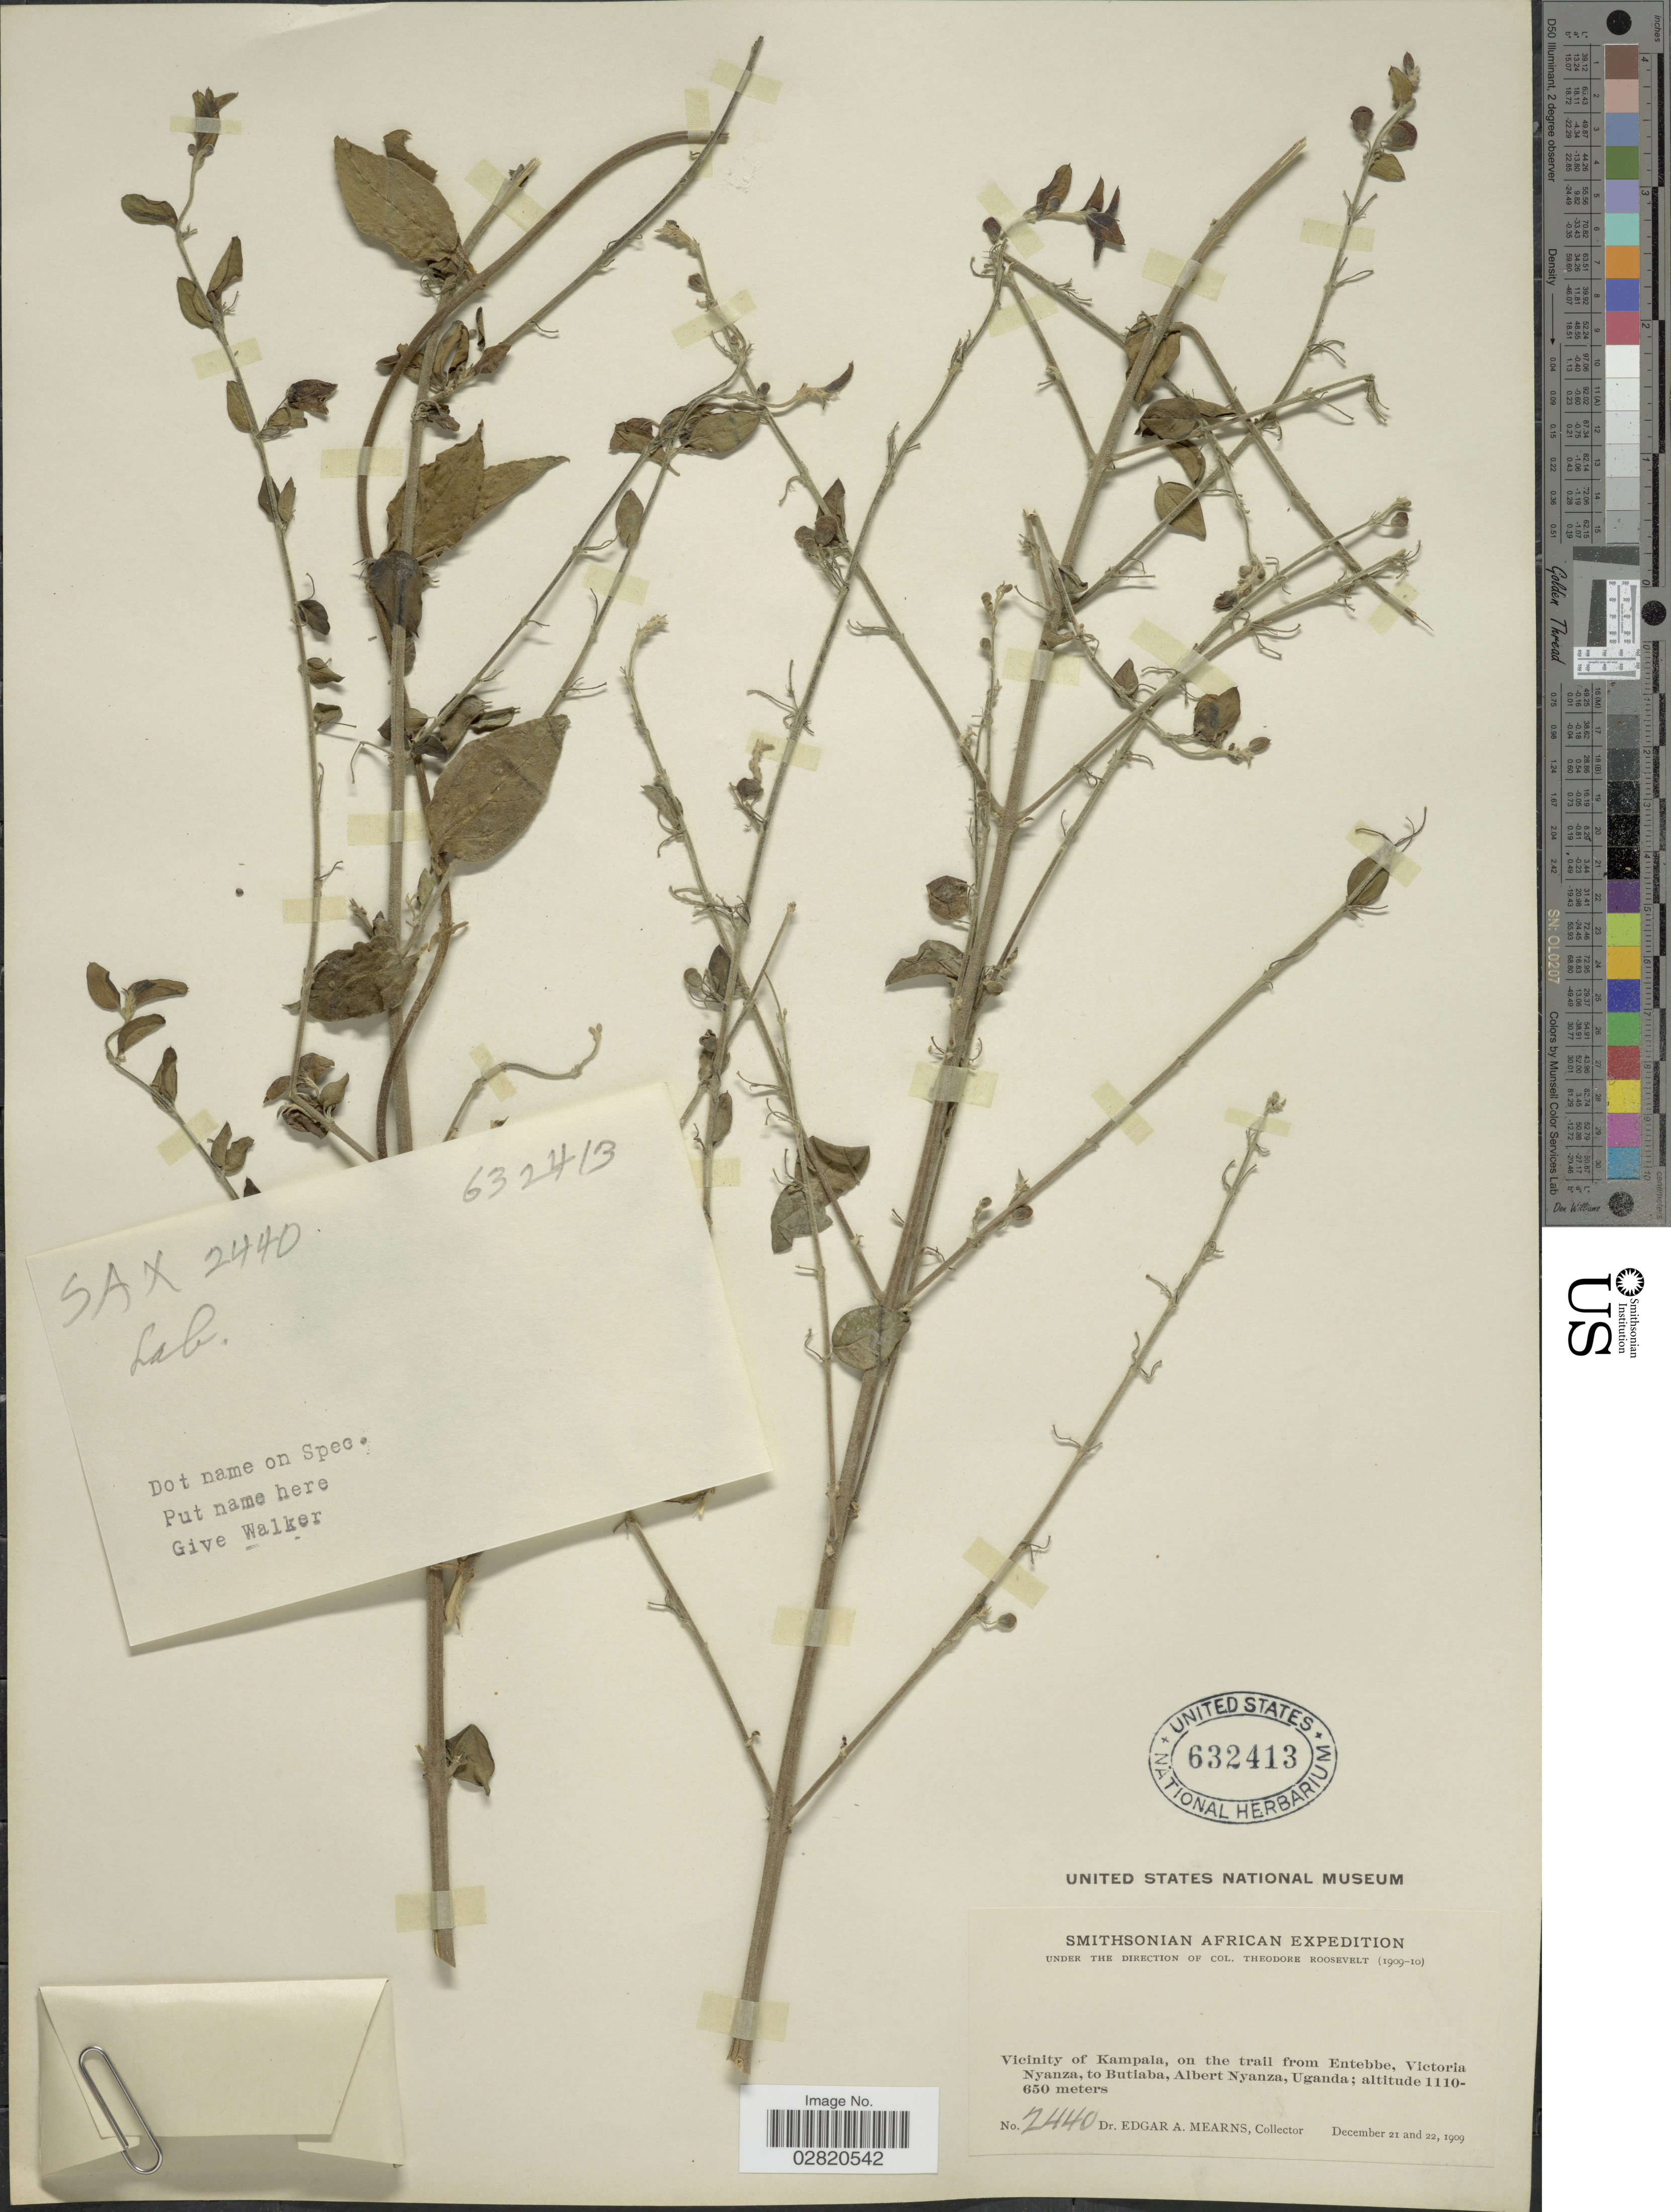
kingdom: Plantae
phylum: Tracheophyta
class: Magnoliopsida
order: Lamiales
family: Lamiaceae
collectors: E. A. Mearns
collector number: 2440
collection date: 1909-12-21/1909-12-22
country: Uganda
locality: Vicinity of Kampala, on the trail from Entebbe, Victoria Nyanza, to Butiaba, Albert Nyanza.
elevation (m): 650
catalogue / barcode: US 632413